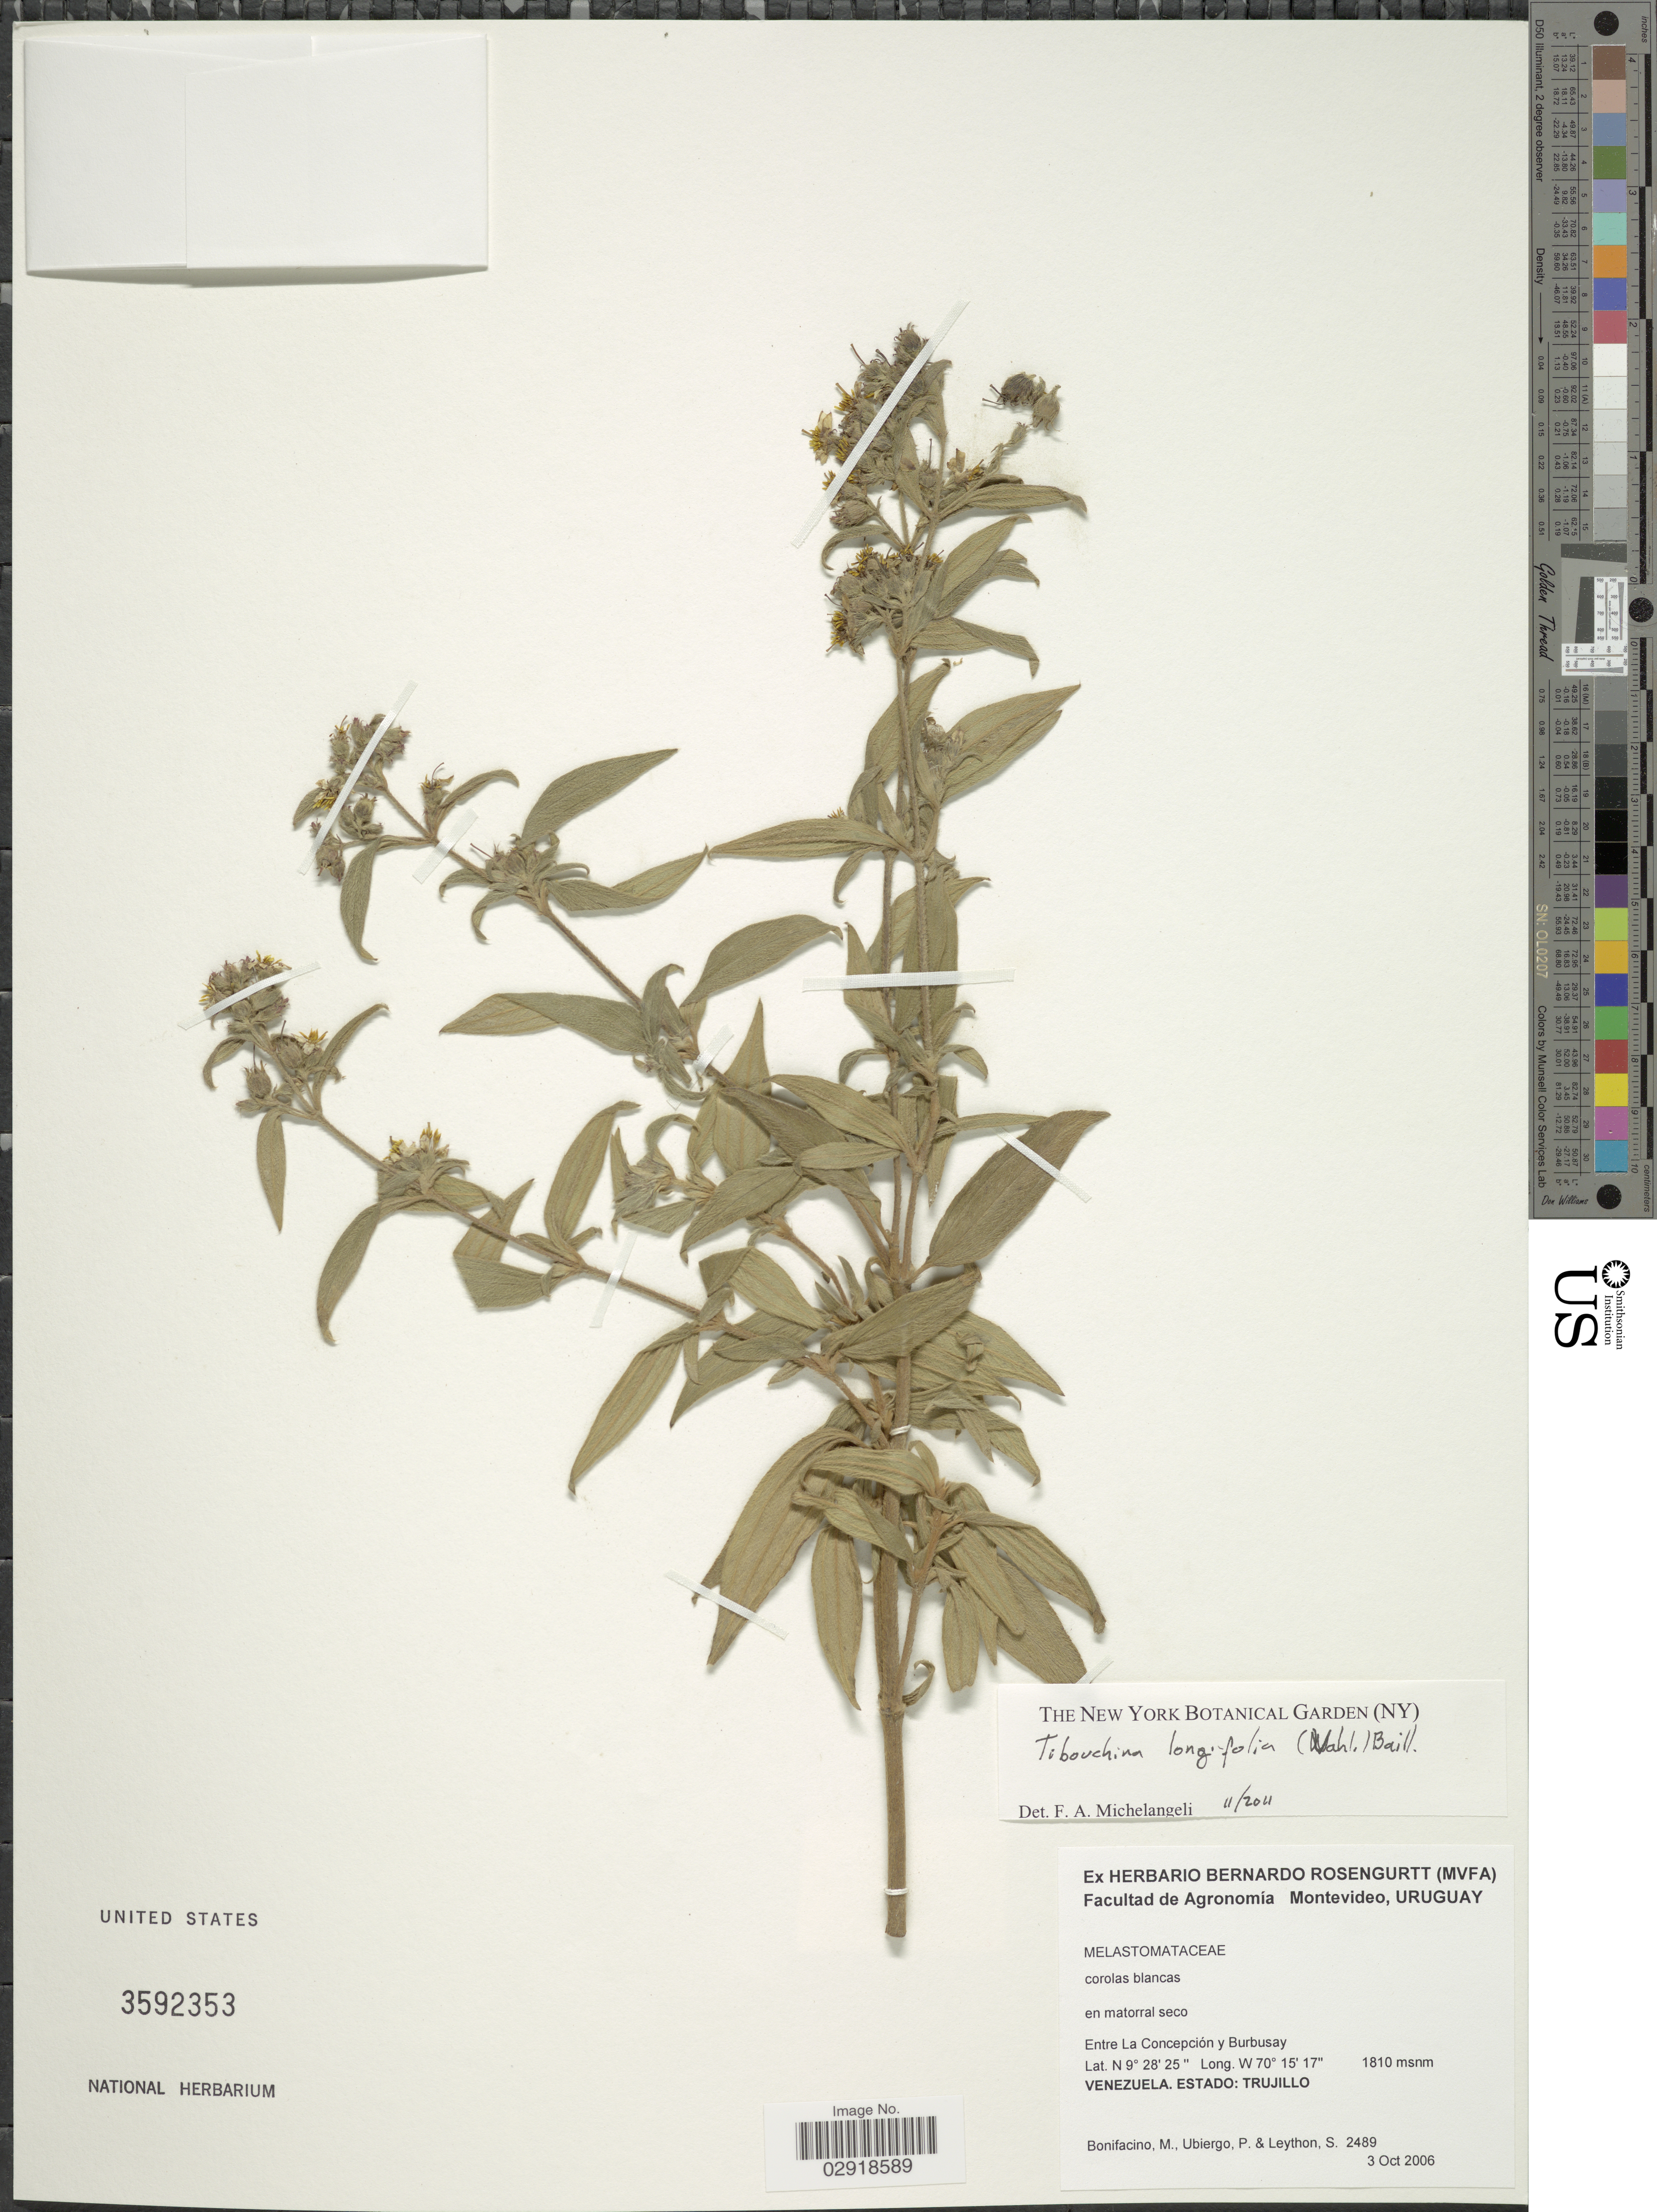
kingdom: Plantae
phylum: Tracheophyta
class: Magnoliopsida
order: Myrtales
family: Melastomataceae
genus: Chaetogastra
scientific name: Chaetogastra longifolia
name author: (Vahl) DC.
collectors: M. Bonifacino, P. Ubiergo & S. Leython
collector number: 2489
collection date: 2006-10-03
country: Venezuela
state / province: Trujillo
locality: Entre La Concepción y Burbusay.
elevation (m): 1810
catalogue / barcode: US 3592353